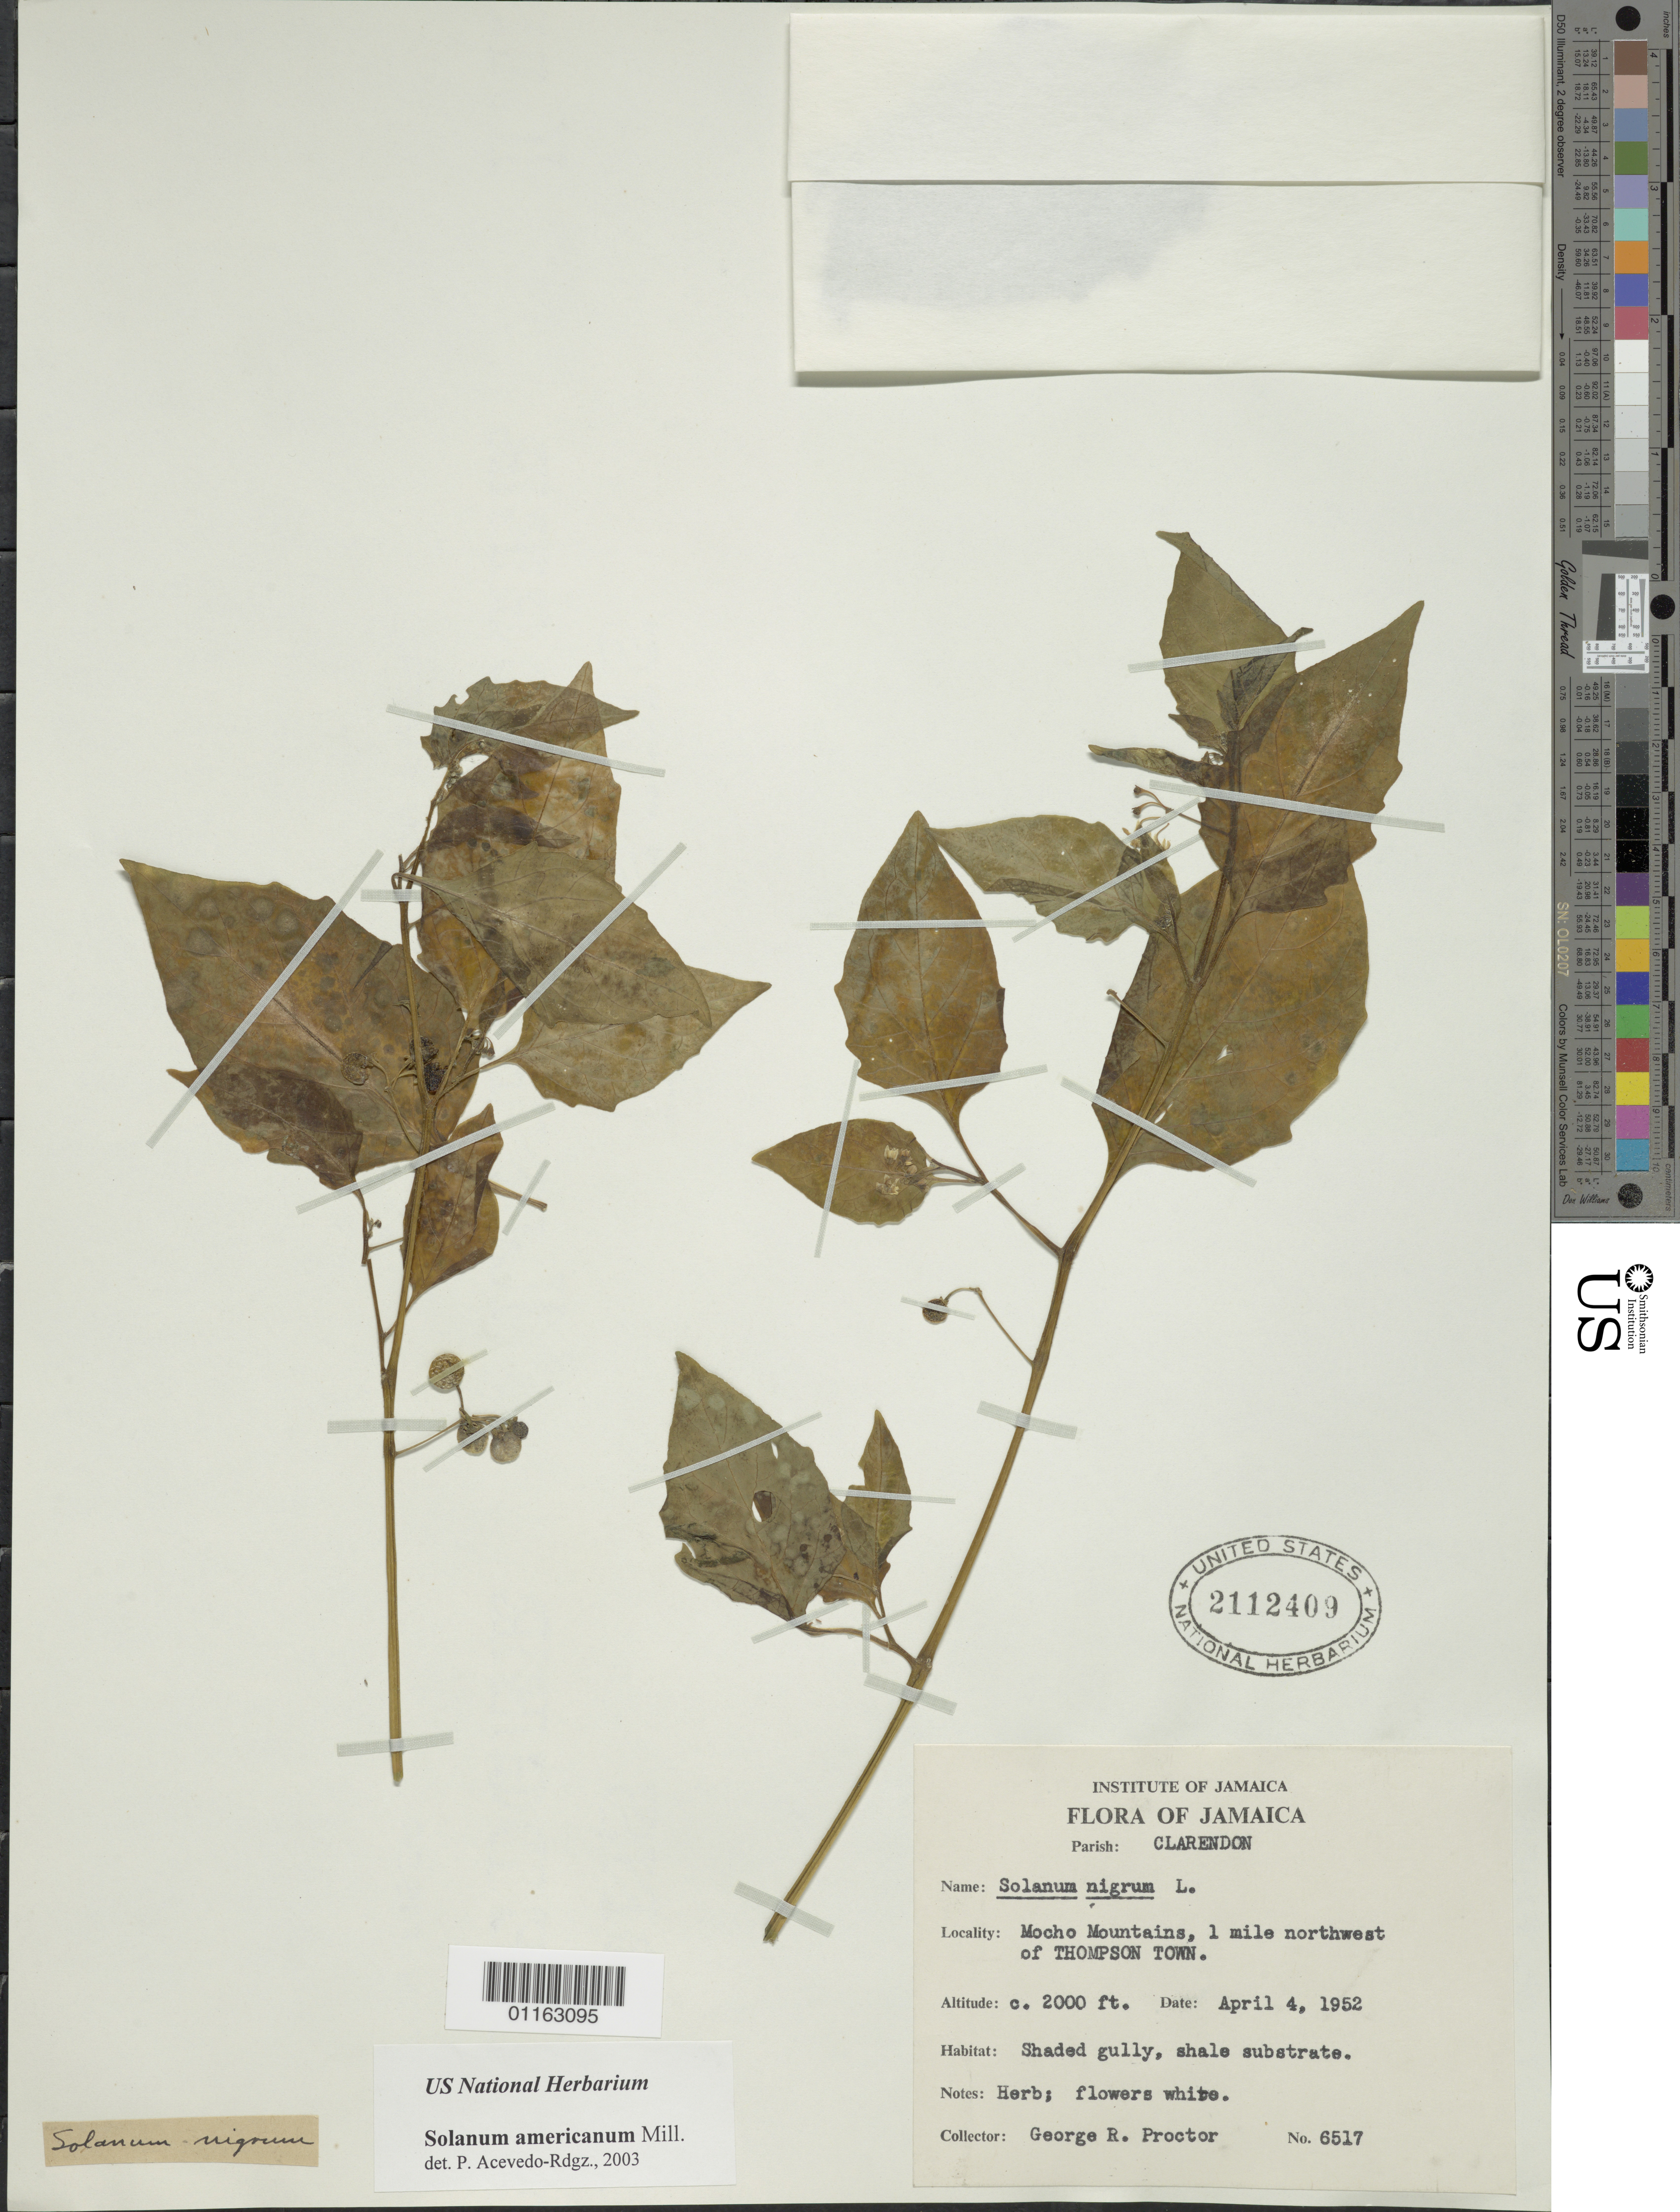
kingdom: Plantae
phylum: Tracheophyta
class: Magnoliopsida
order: Solanales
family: Solanaceae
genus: Solanum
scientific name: Solanum americanum subsp. americanum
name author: Mill.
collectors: G. R. Proctor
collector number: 6517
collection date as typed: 04 Apr 1952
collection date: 1952-04-04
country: Jamaica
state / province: Clarendon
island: Jamaica I.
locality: Mocho mountains. 1 mi. NW of Thompson Town. Shaded gully, shale substrate.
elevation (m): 610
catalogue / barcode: US 2112409